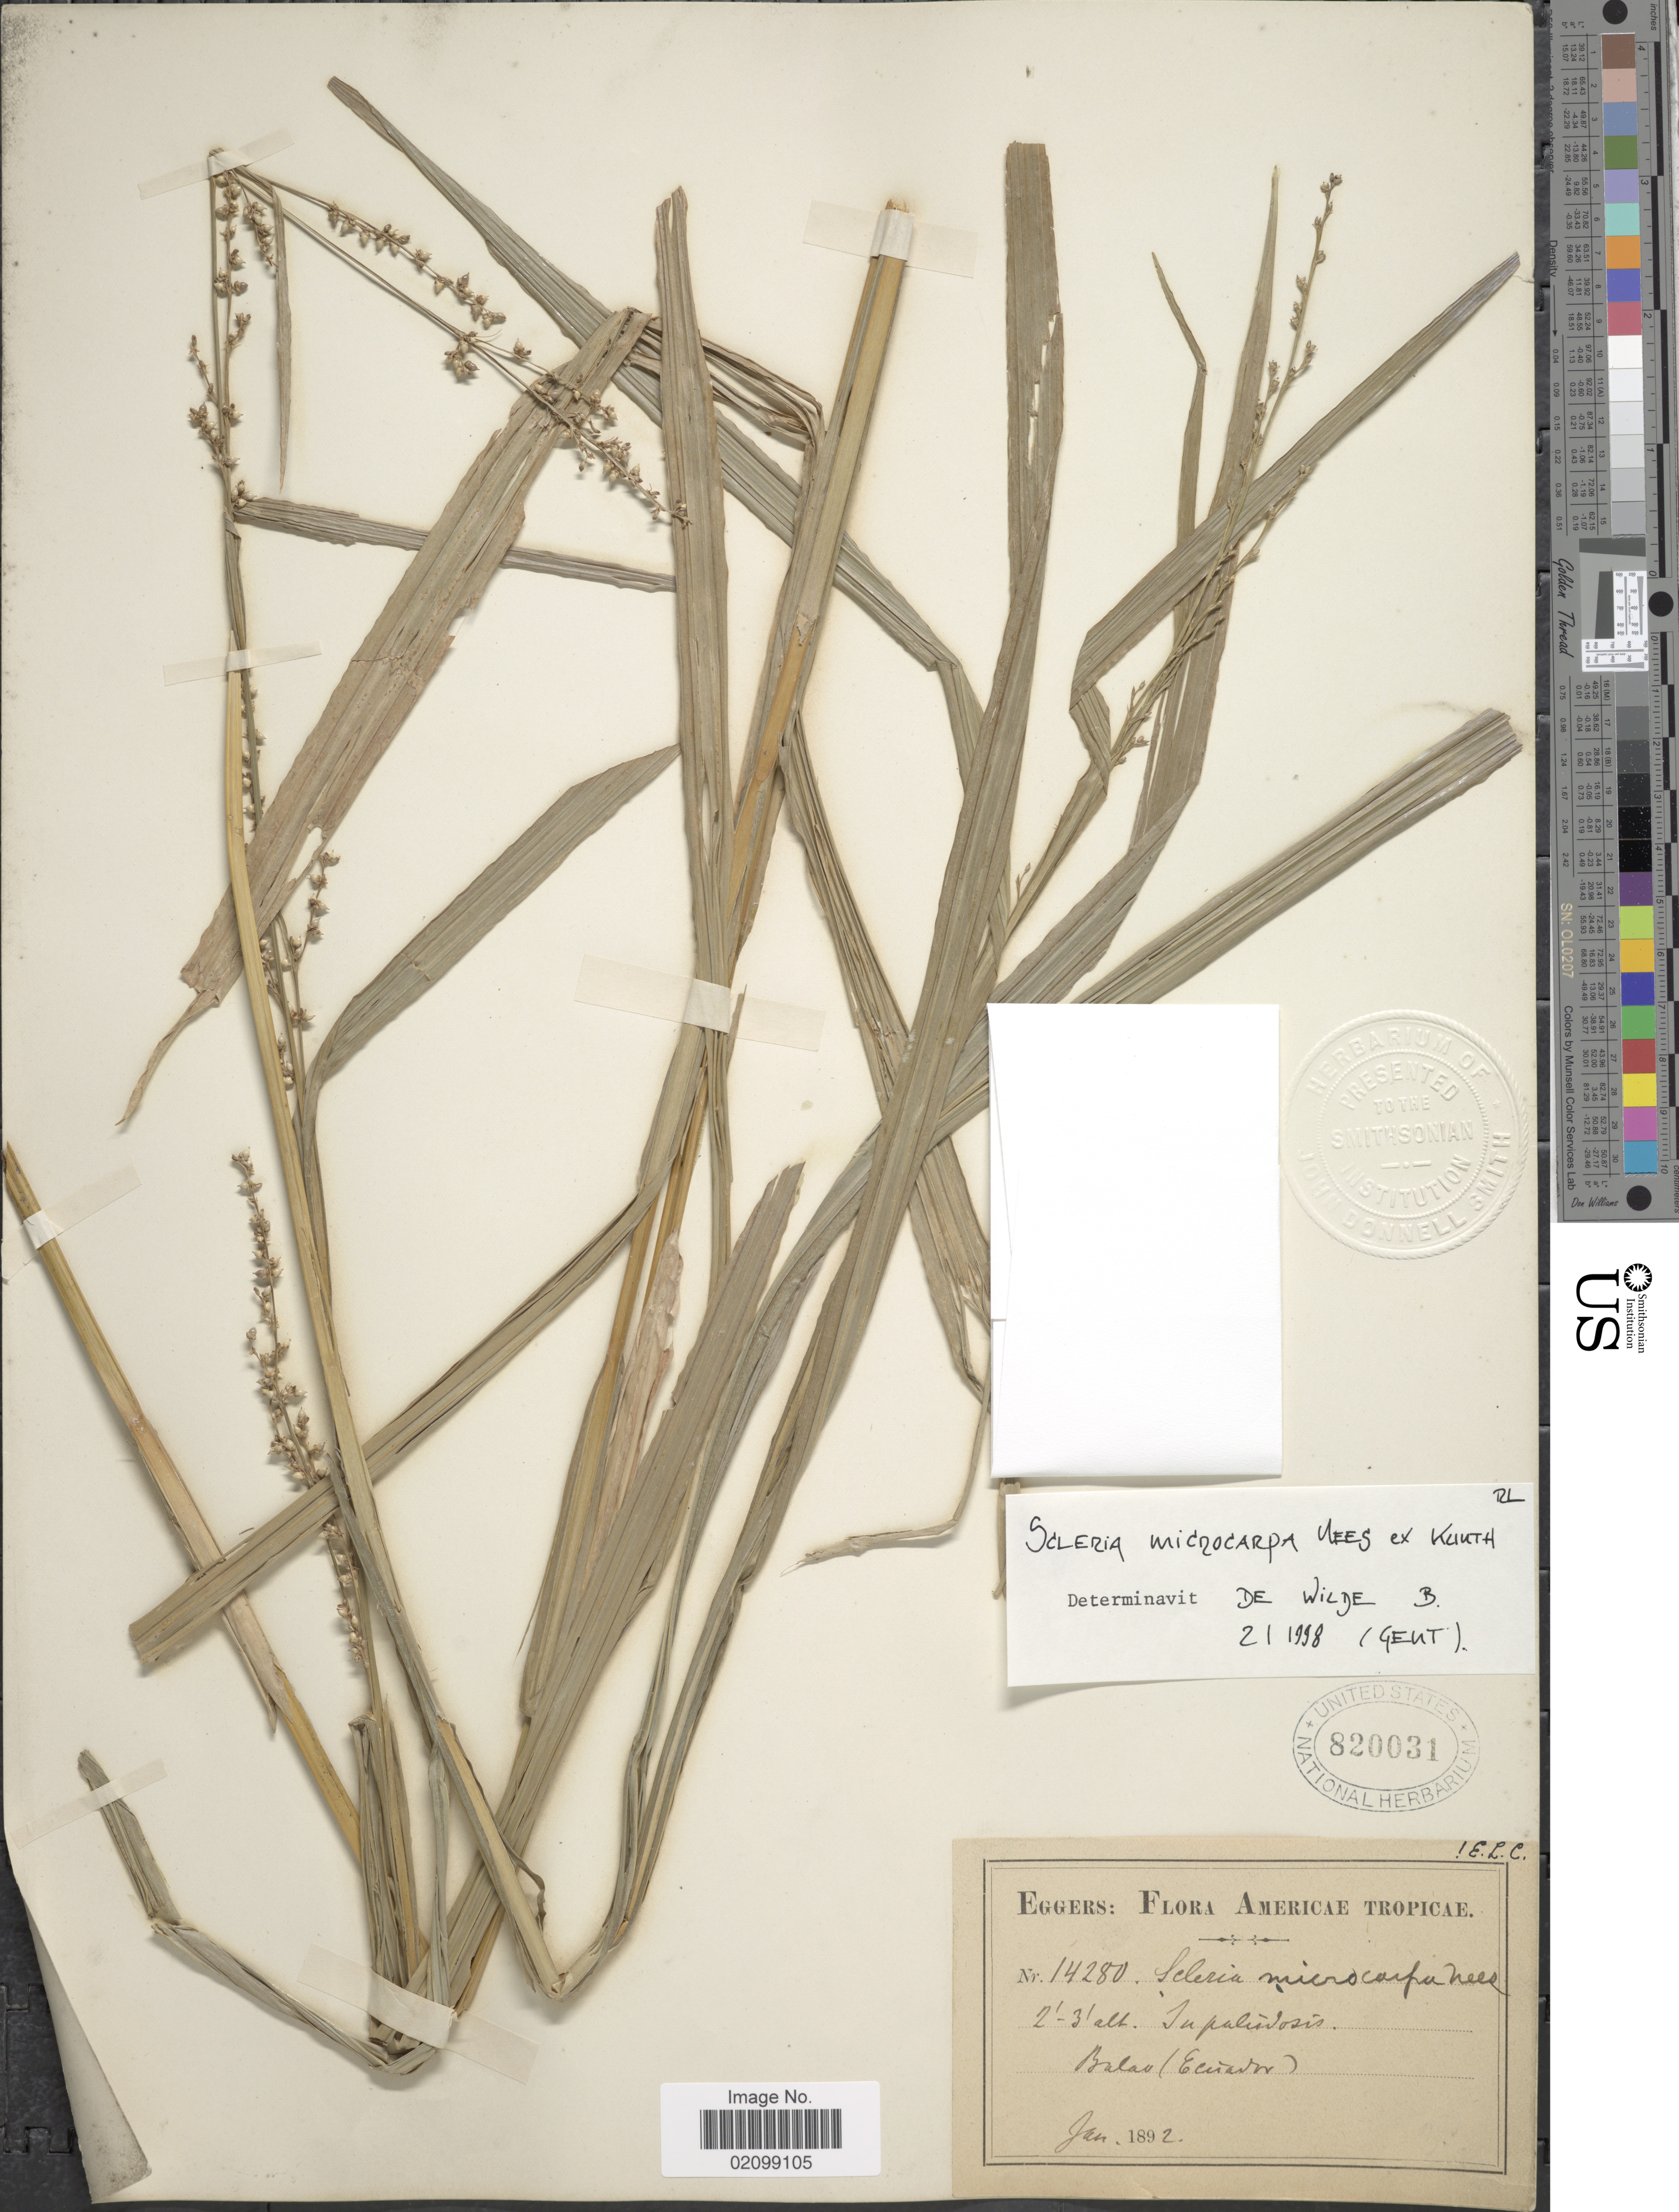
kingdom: Plantae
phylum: Tracheophyta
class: Liliopsida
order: Poales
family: Cyperaceae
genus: Scleria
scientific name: Scleria microcarpa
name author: Nees ex Kunth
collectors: -. Eggers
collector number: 14280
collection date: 1892-01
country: Ecuador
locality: Balao( Ecuador).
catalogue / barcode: US 820031